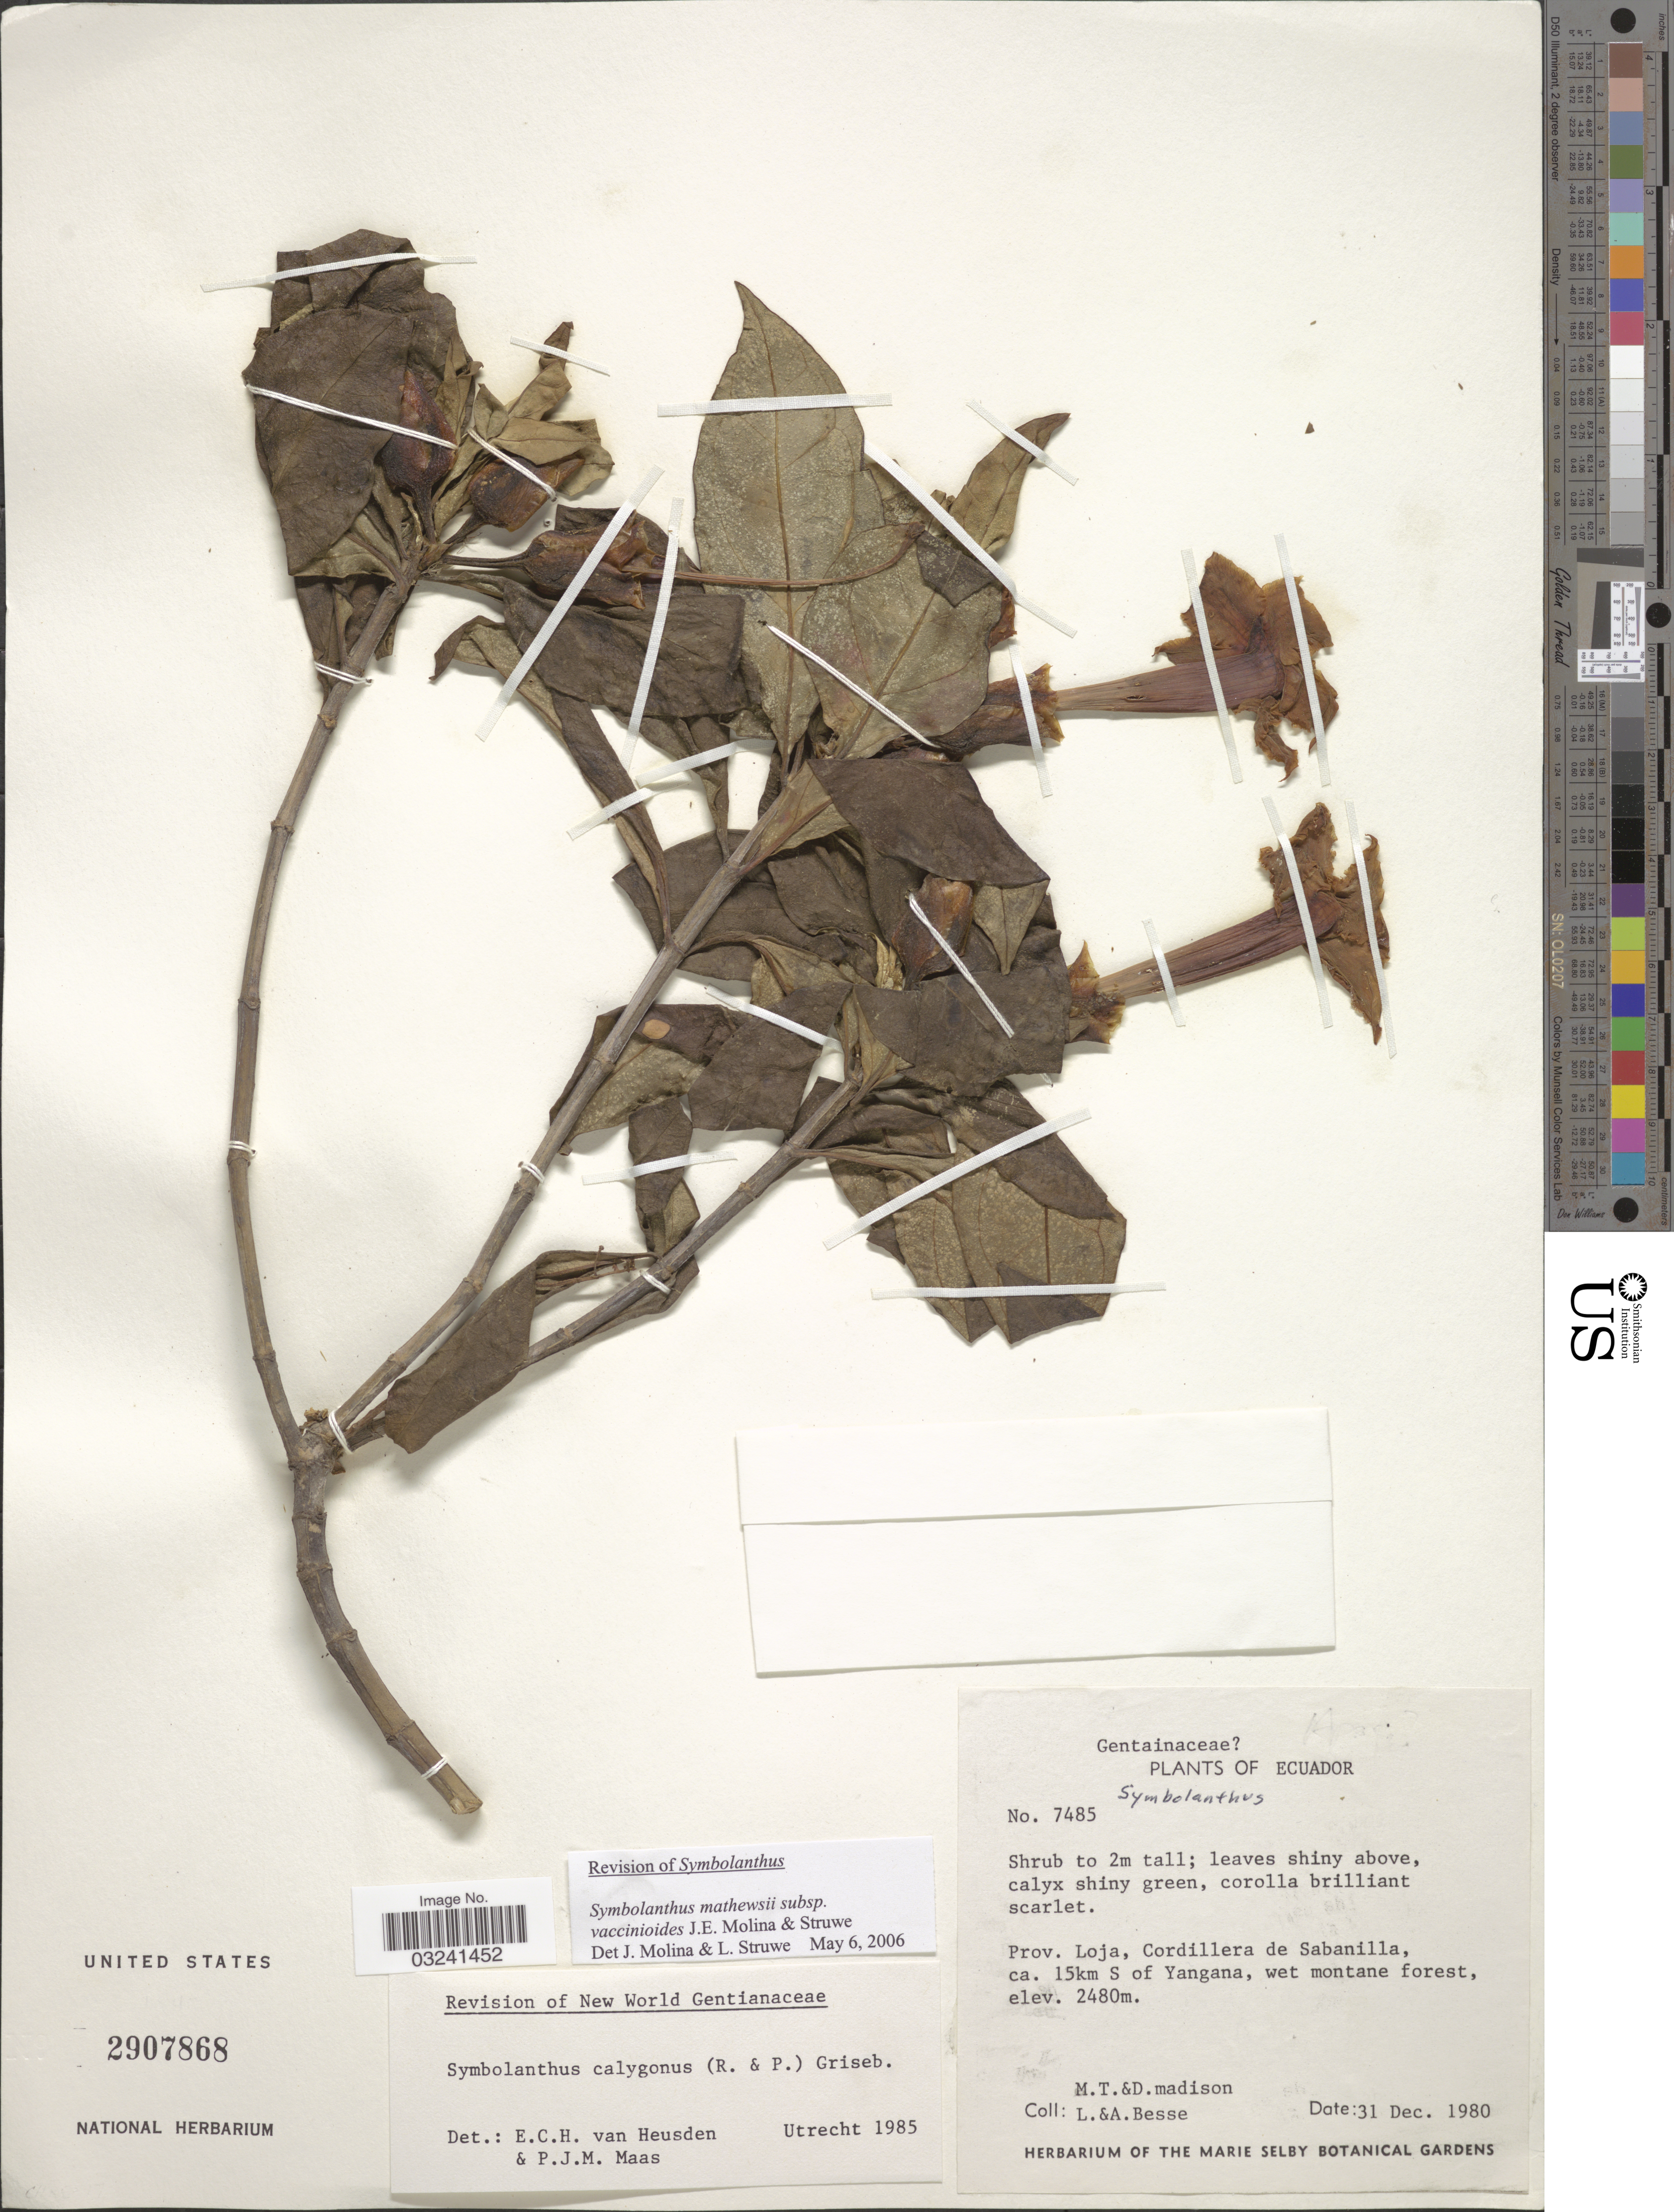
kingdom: Plantae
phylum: Tracheophyta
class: Magnoliopsida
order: Gentianales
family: Gentianaceae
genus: Symbolanthus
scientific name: Symbolanthus mathewsii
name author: (Griseb.) Ewan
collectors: M. T. Madison, D. Madison, L. Besse & A. Besse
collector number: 7485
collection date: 1980-12-31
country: Ecuador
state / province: Loja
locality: Cordillera de Sabanilla, ca. 15km S of Yangana.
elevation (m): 2480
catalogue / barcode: US 2907868